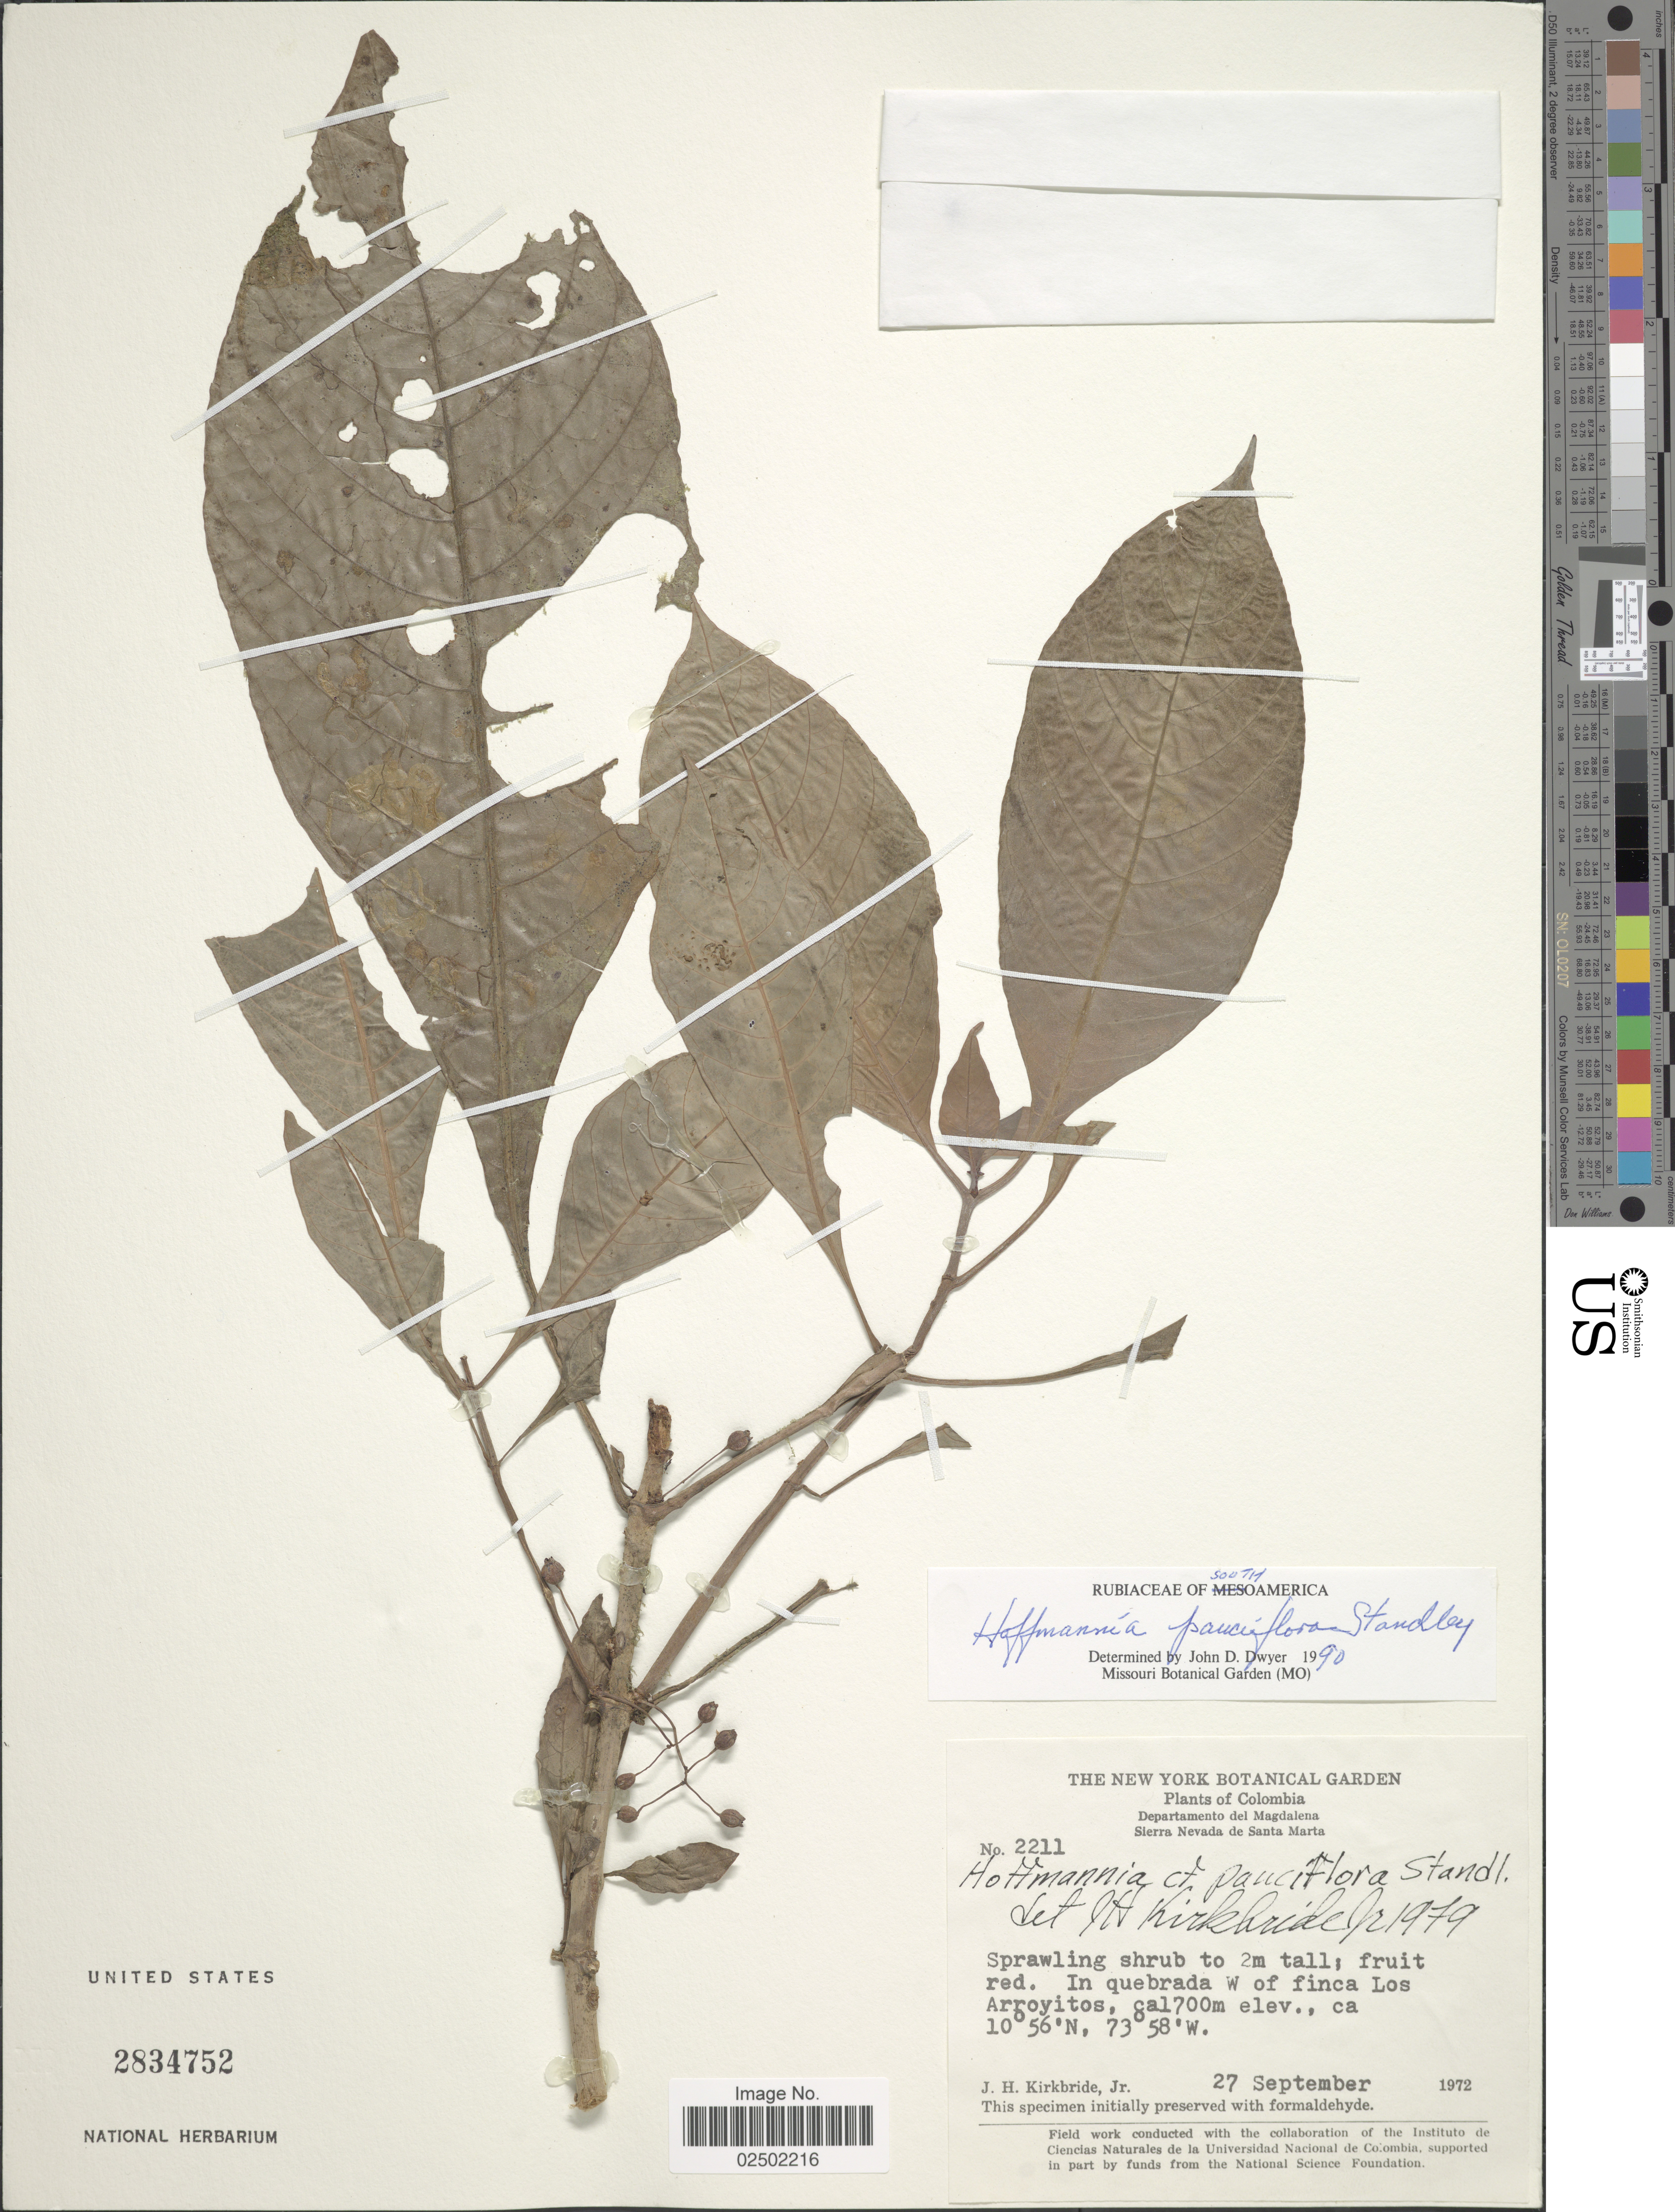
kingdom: Plantae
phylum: Tracheophyta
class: Magnoliopsida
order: Gentianales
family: Rubiaceae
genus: Hoffmannia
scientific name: Hoffmannia pauciflora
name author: Standl.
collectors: J. H. Kirkbride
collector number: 2211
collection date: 1972-09-27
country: Colombia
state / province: Magdalena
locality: Departamento del Magdalena, Sierra Nevada de Santa Marta, In quebrada W of finca Los Arroyitos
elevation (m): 1700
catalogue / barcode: US 2834752